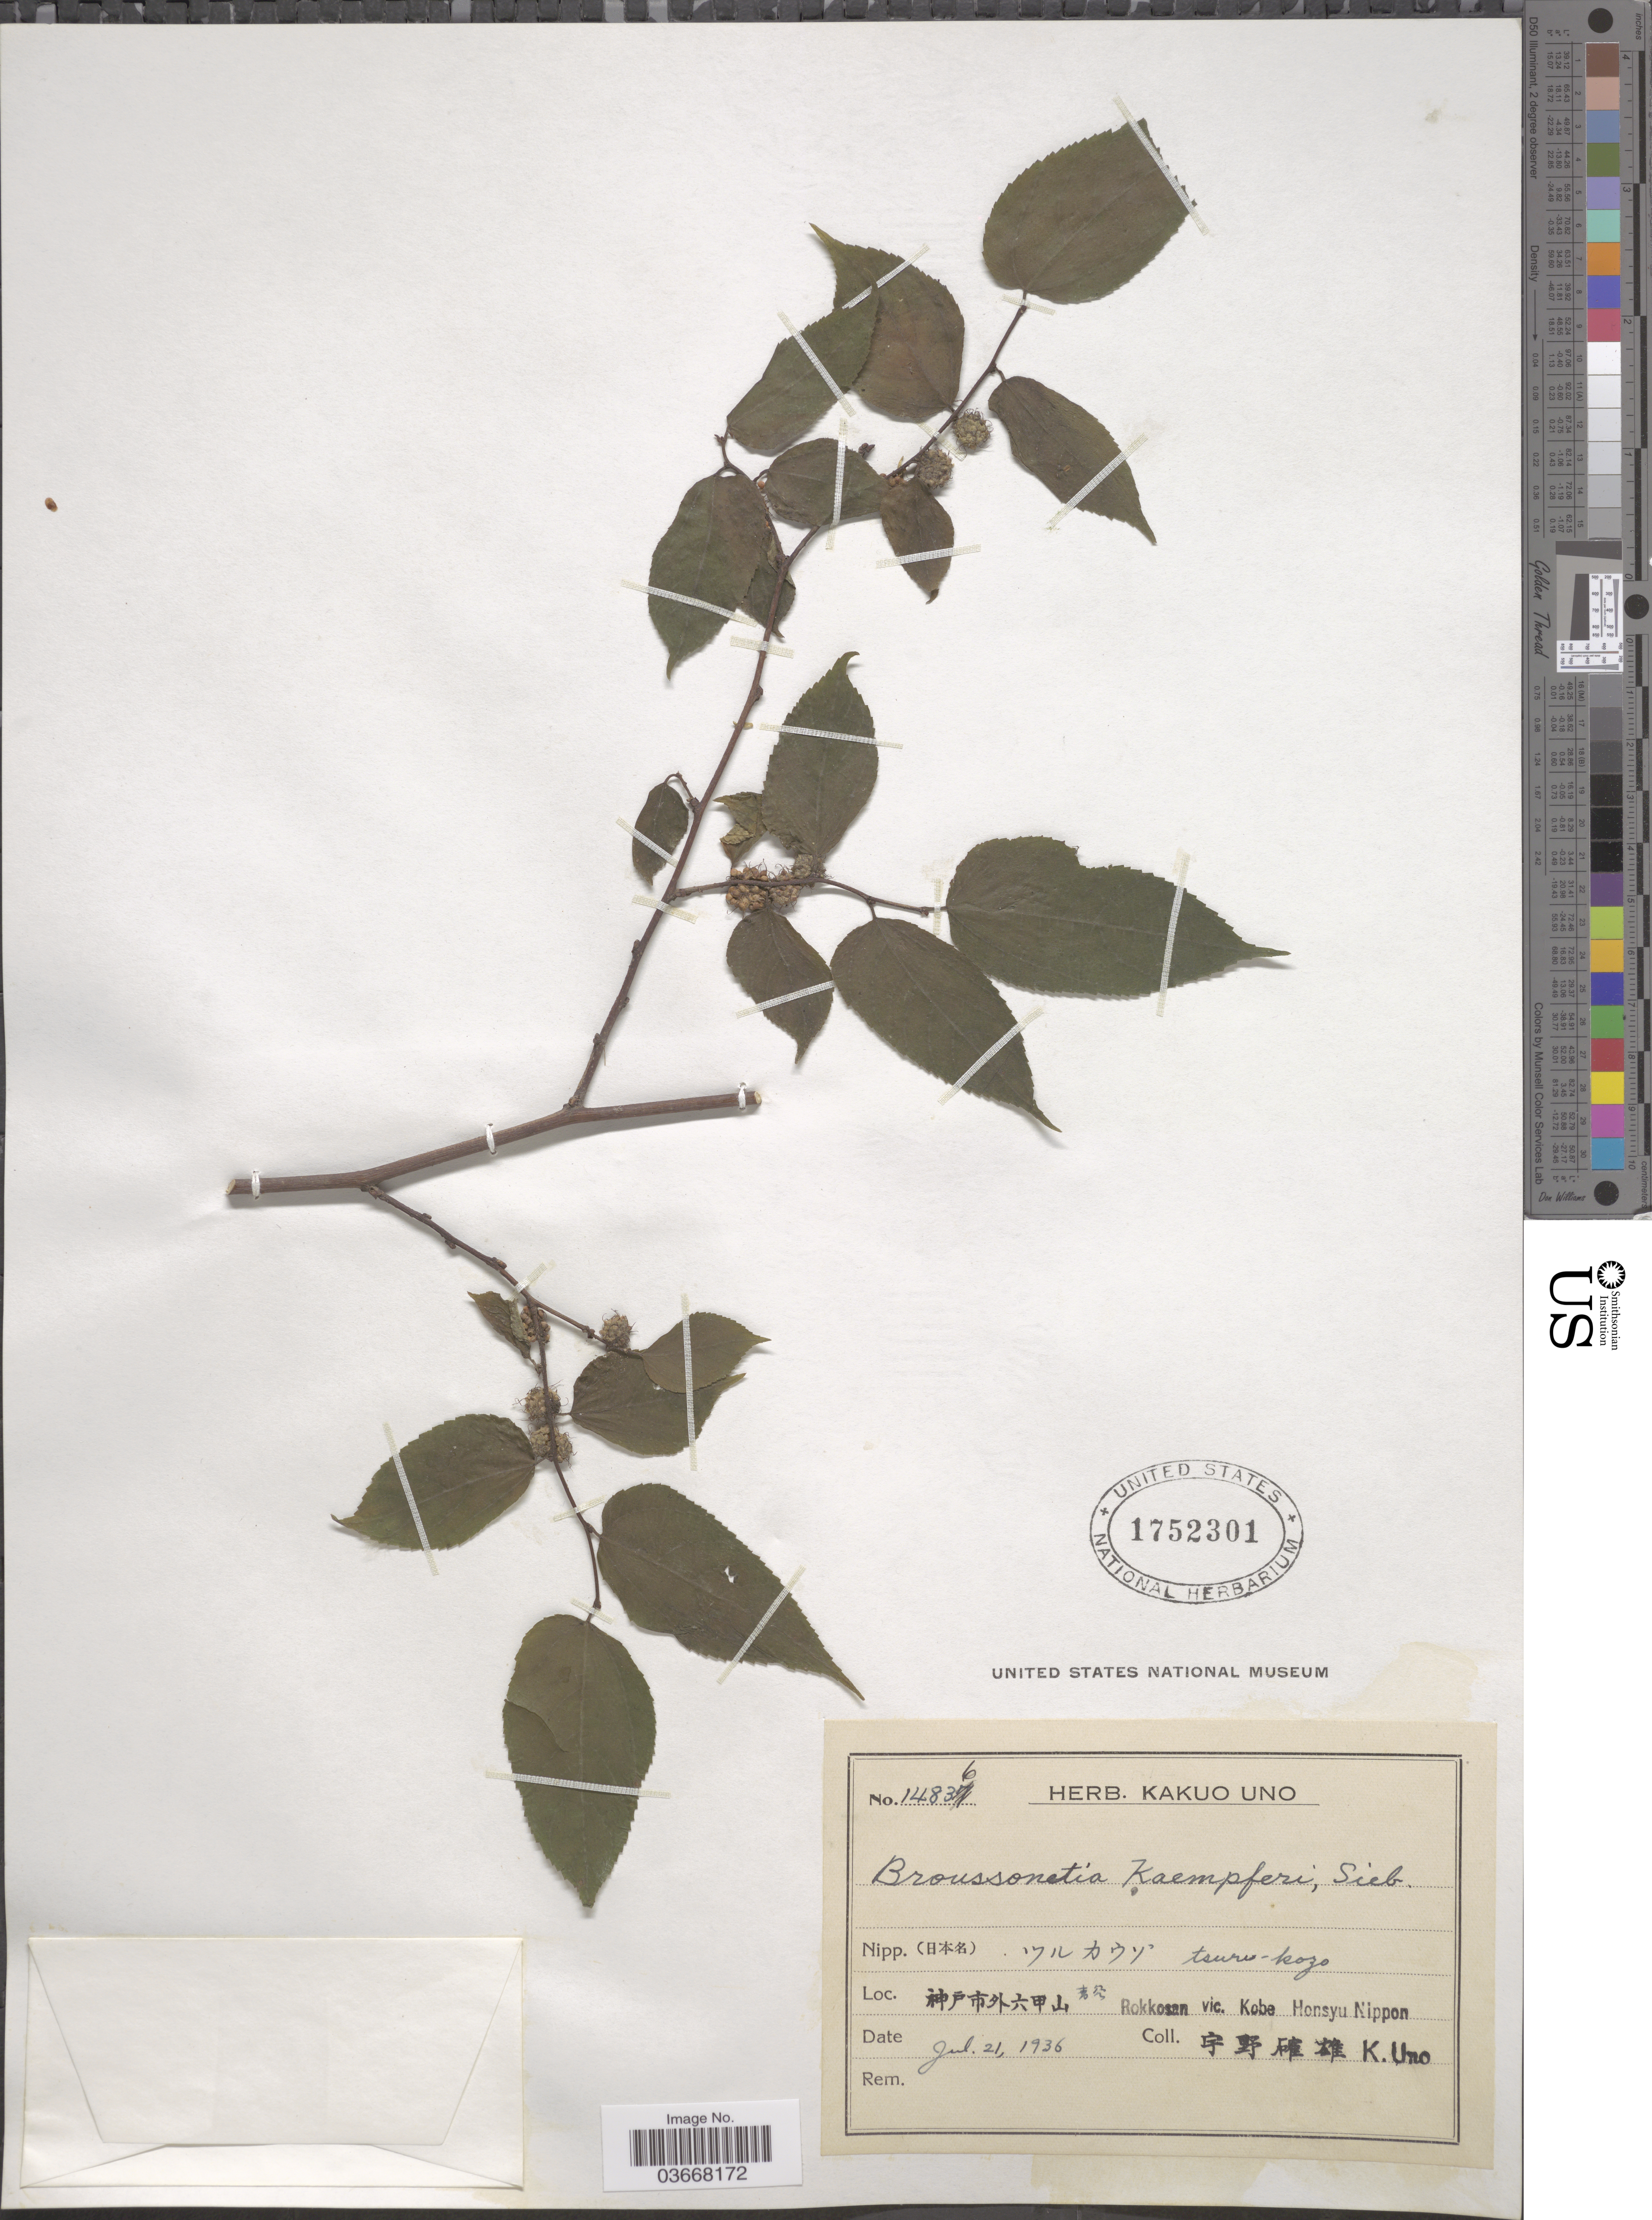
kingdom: Plantae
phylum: Tracheophyta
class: Magnoliopsida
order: Rosales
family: Moraceae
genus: Broussonetia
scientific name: Broussonetia kaempferi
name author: Siebold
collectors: K. Uno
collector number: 14836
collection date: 1936-07-21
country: Japan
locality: X Rokkosan vic. Kobe Honsyu Nippon.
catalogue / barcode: US 1752301